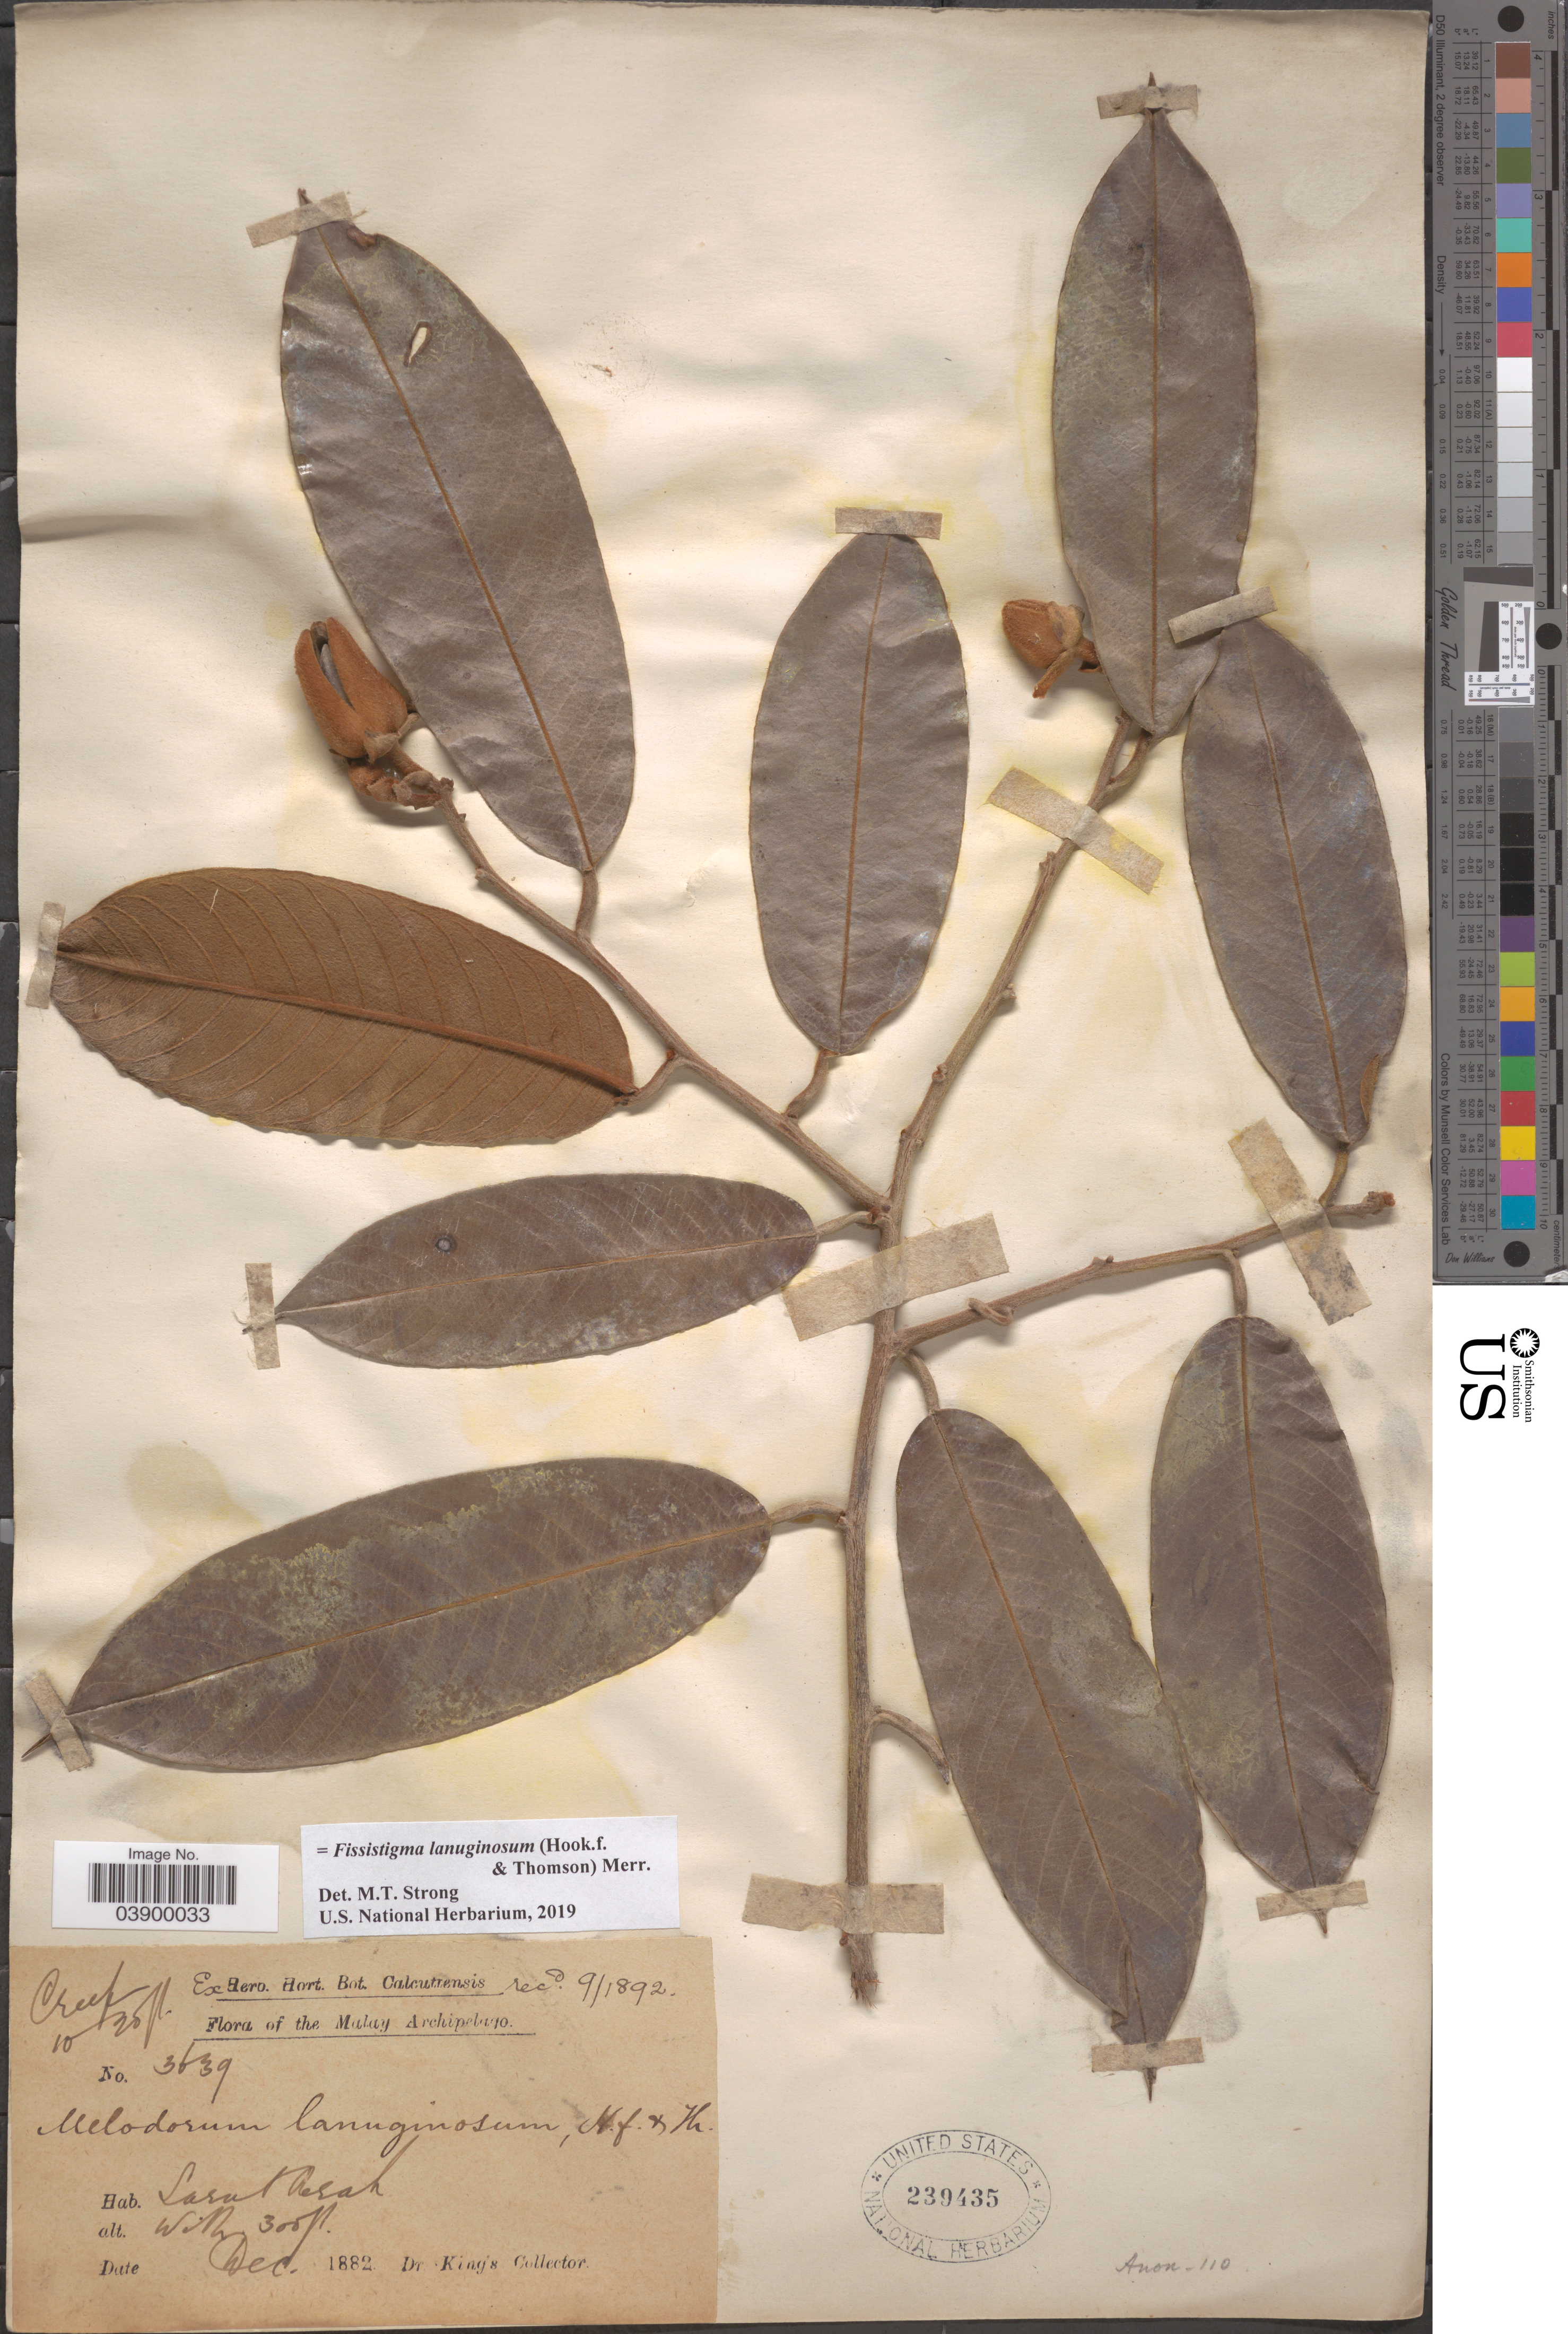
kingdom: Plantae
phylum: Tracheophyta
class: Magnoliopsida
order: Magnoliales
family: Annonaceae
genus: Fissistigma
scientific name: Fissistigma lanuginosum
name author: (Hook. f. & Thomson) Merr.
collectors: Dr. King's collector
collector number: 3639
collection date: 1882-12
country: Malaysia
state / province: Perak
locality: The Malay Archipelago. Larut.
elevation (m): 91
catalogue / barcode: US 239435